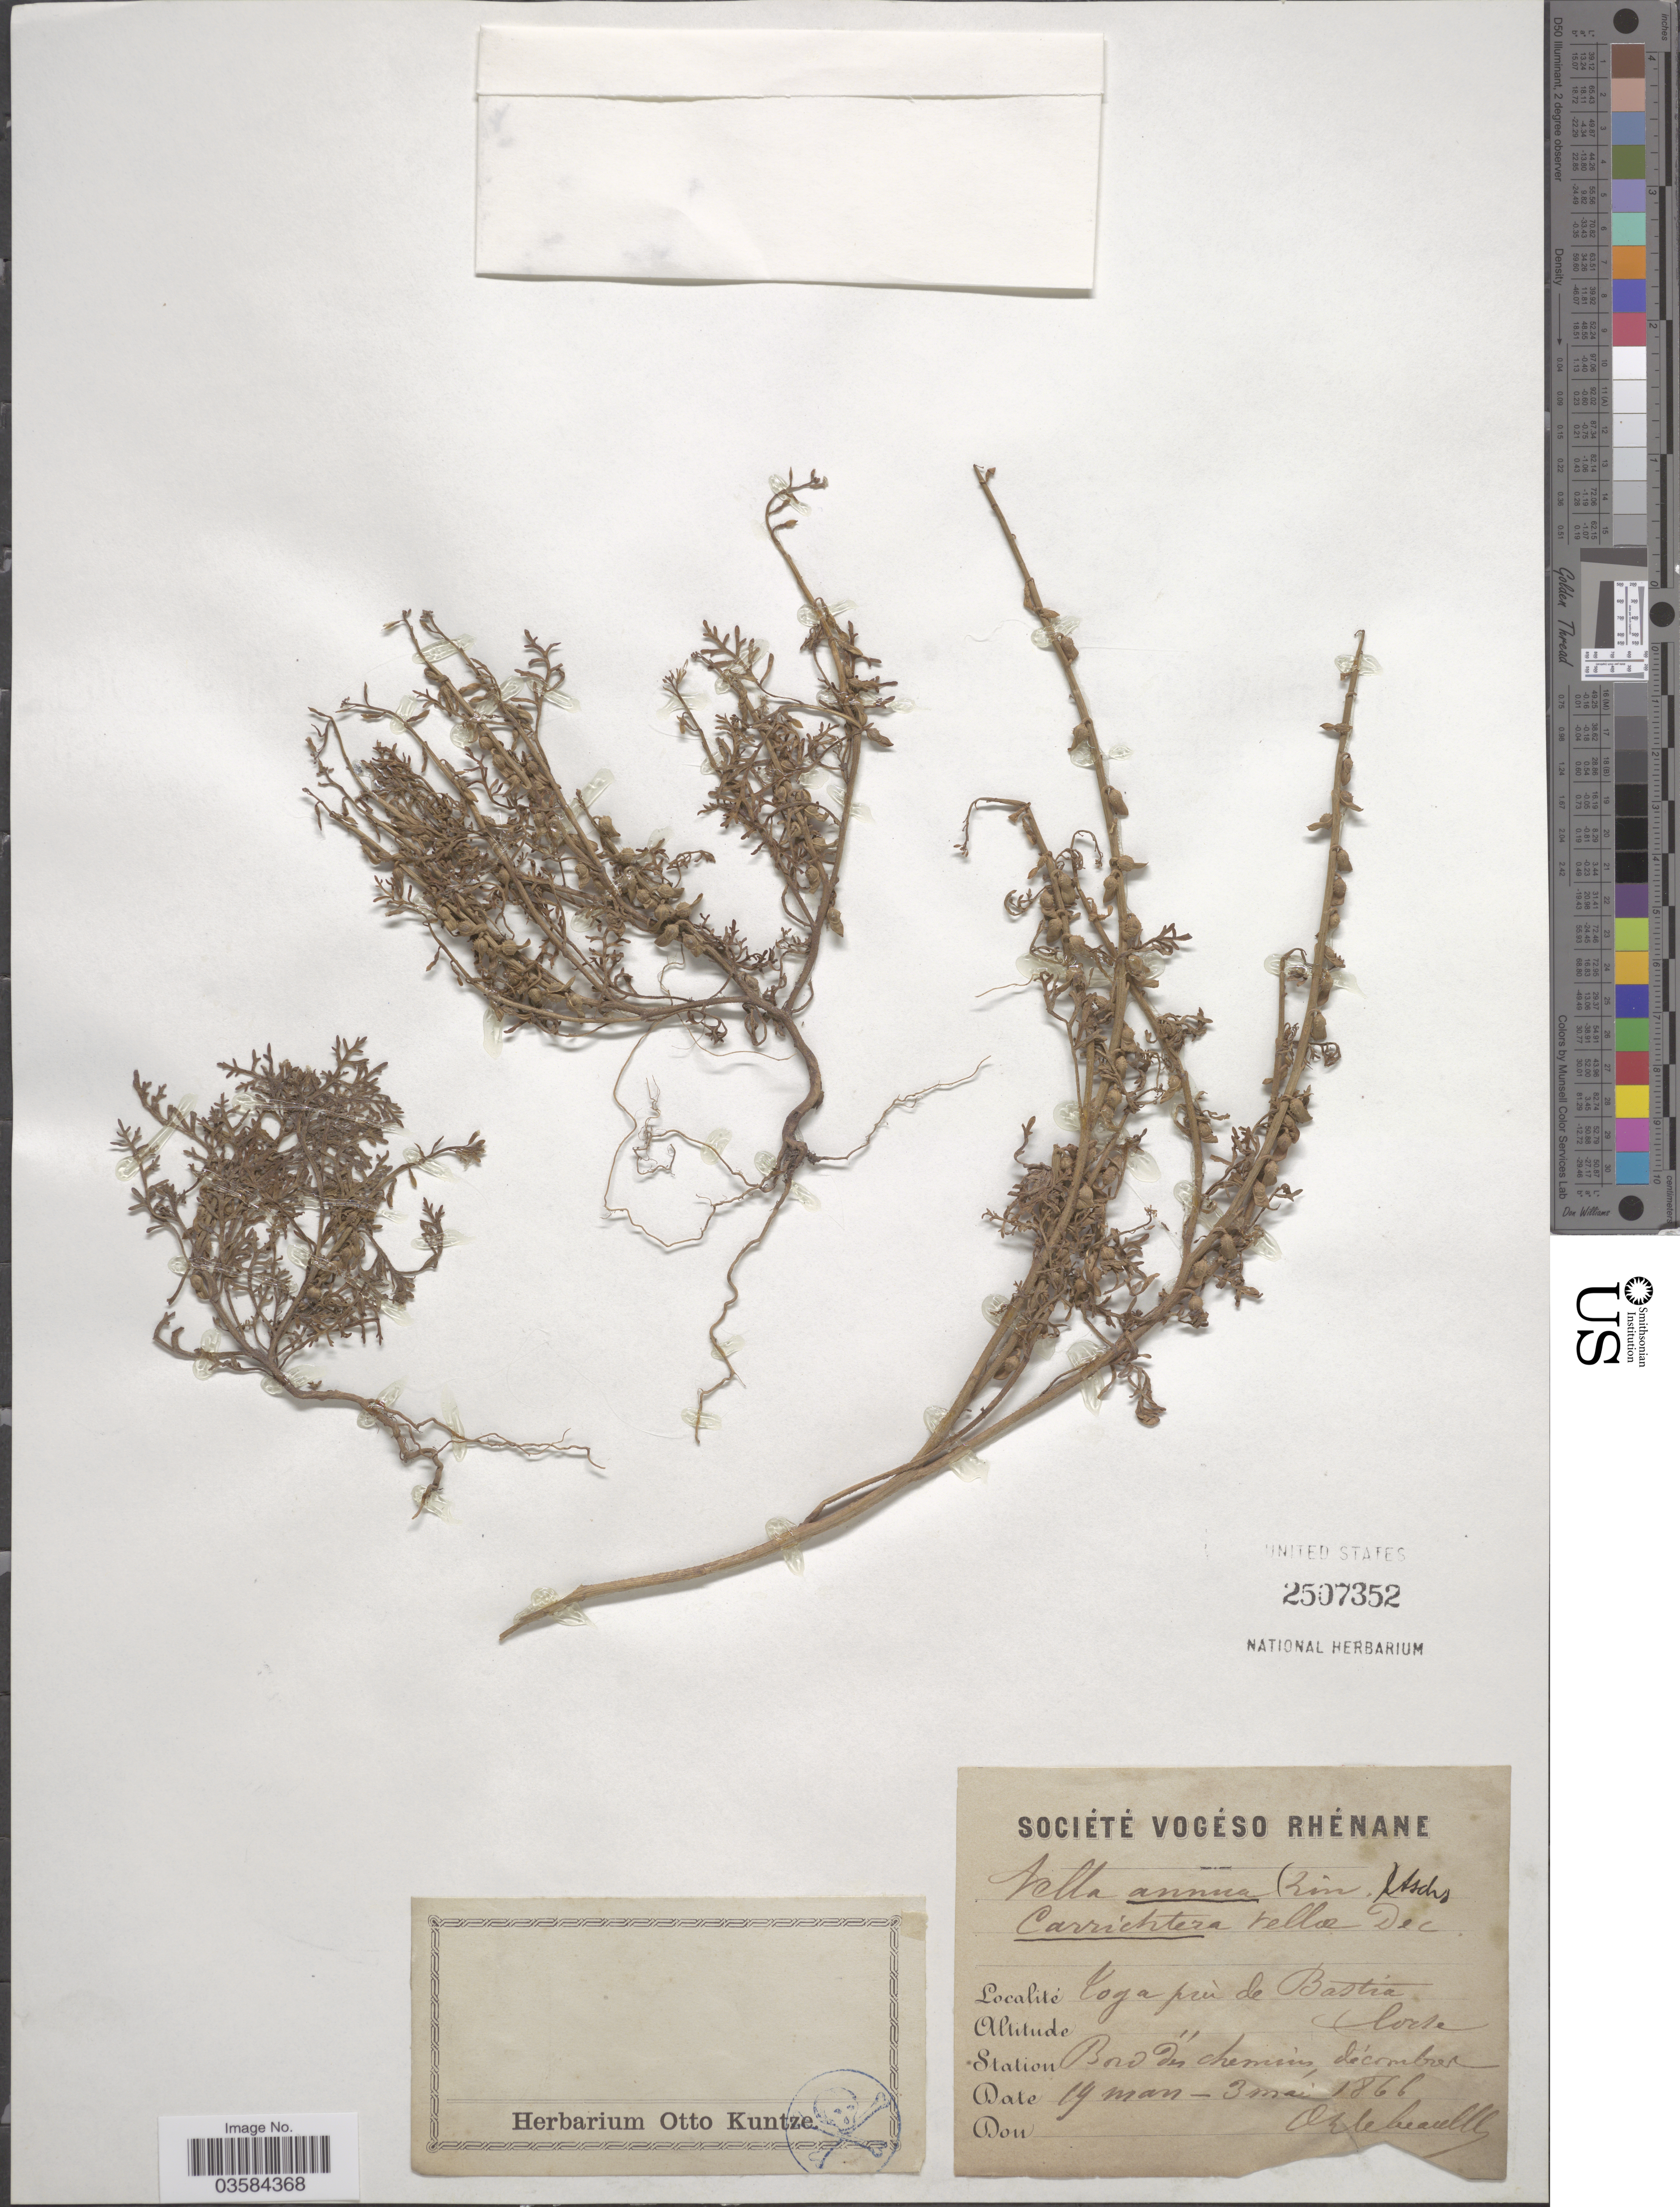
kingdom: Plantae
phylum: Tracheophyta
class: Magnoliopsida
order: Brassicales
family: Brassicaceae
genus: Vella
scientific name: Vella annua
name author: L.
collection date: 1866-03-14/1866-05-03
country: France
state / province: Corsica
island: Corse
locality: Toga pres de Bastria. Station: Bord des chemins, decomber. [interpreted]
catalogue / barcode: US 2507352